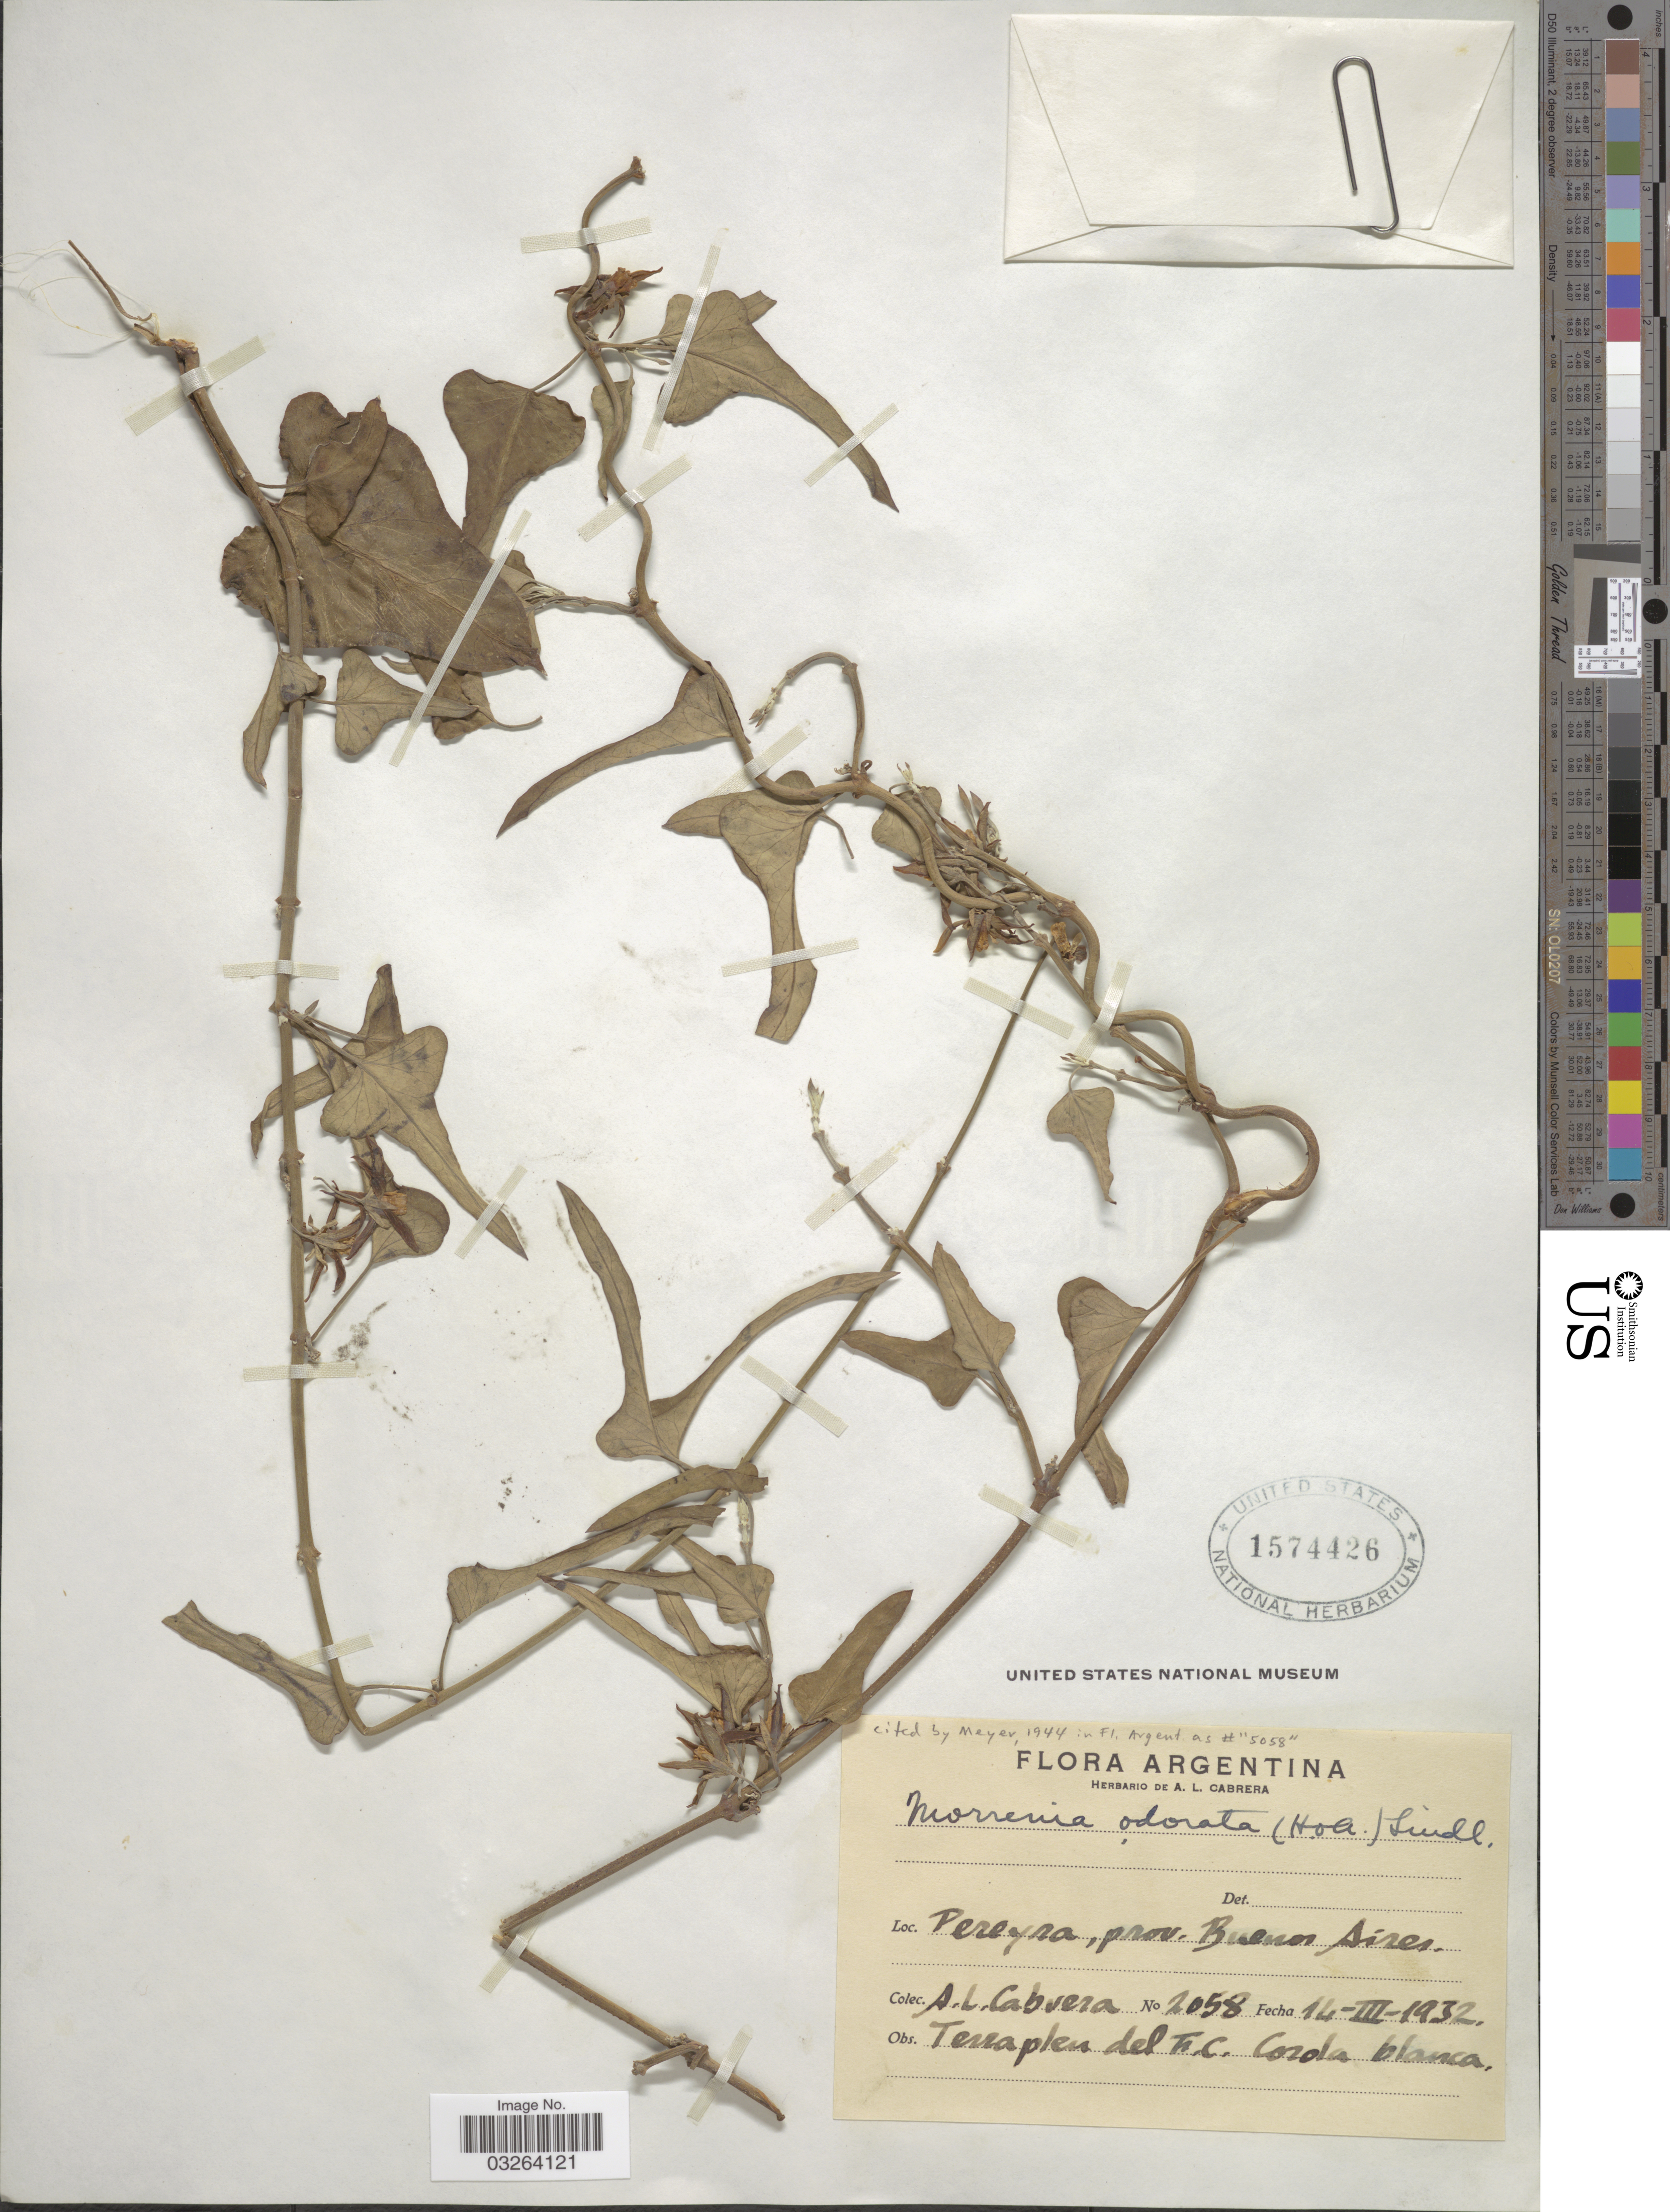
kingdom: Plantae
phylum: Tracheophyta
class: Magnoliopsida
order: Gentianales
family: Apocynaceae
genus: Morrenia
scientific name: Morrenia odorata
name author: (Hook. & Arn.) Lindl.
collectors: A. L. Cabrera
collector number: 2058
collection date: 1932-03-14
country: Argentina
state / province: Buenos Aires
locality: Pereyra, prov. Buenos Aires.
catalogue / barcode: US 1574426